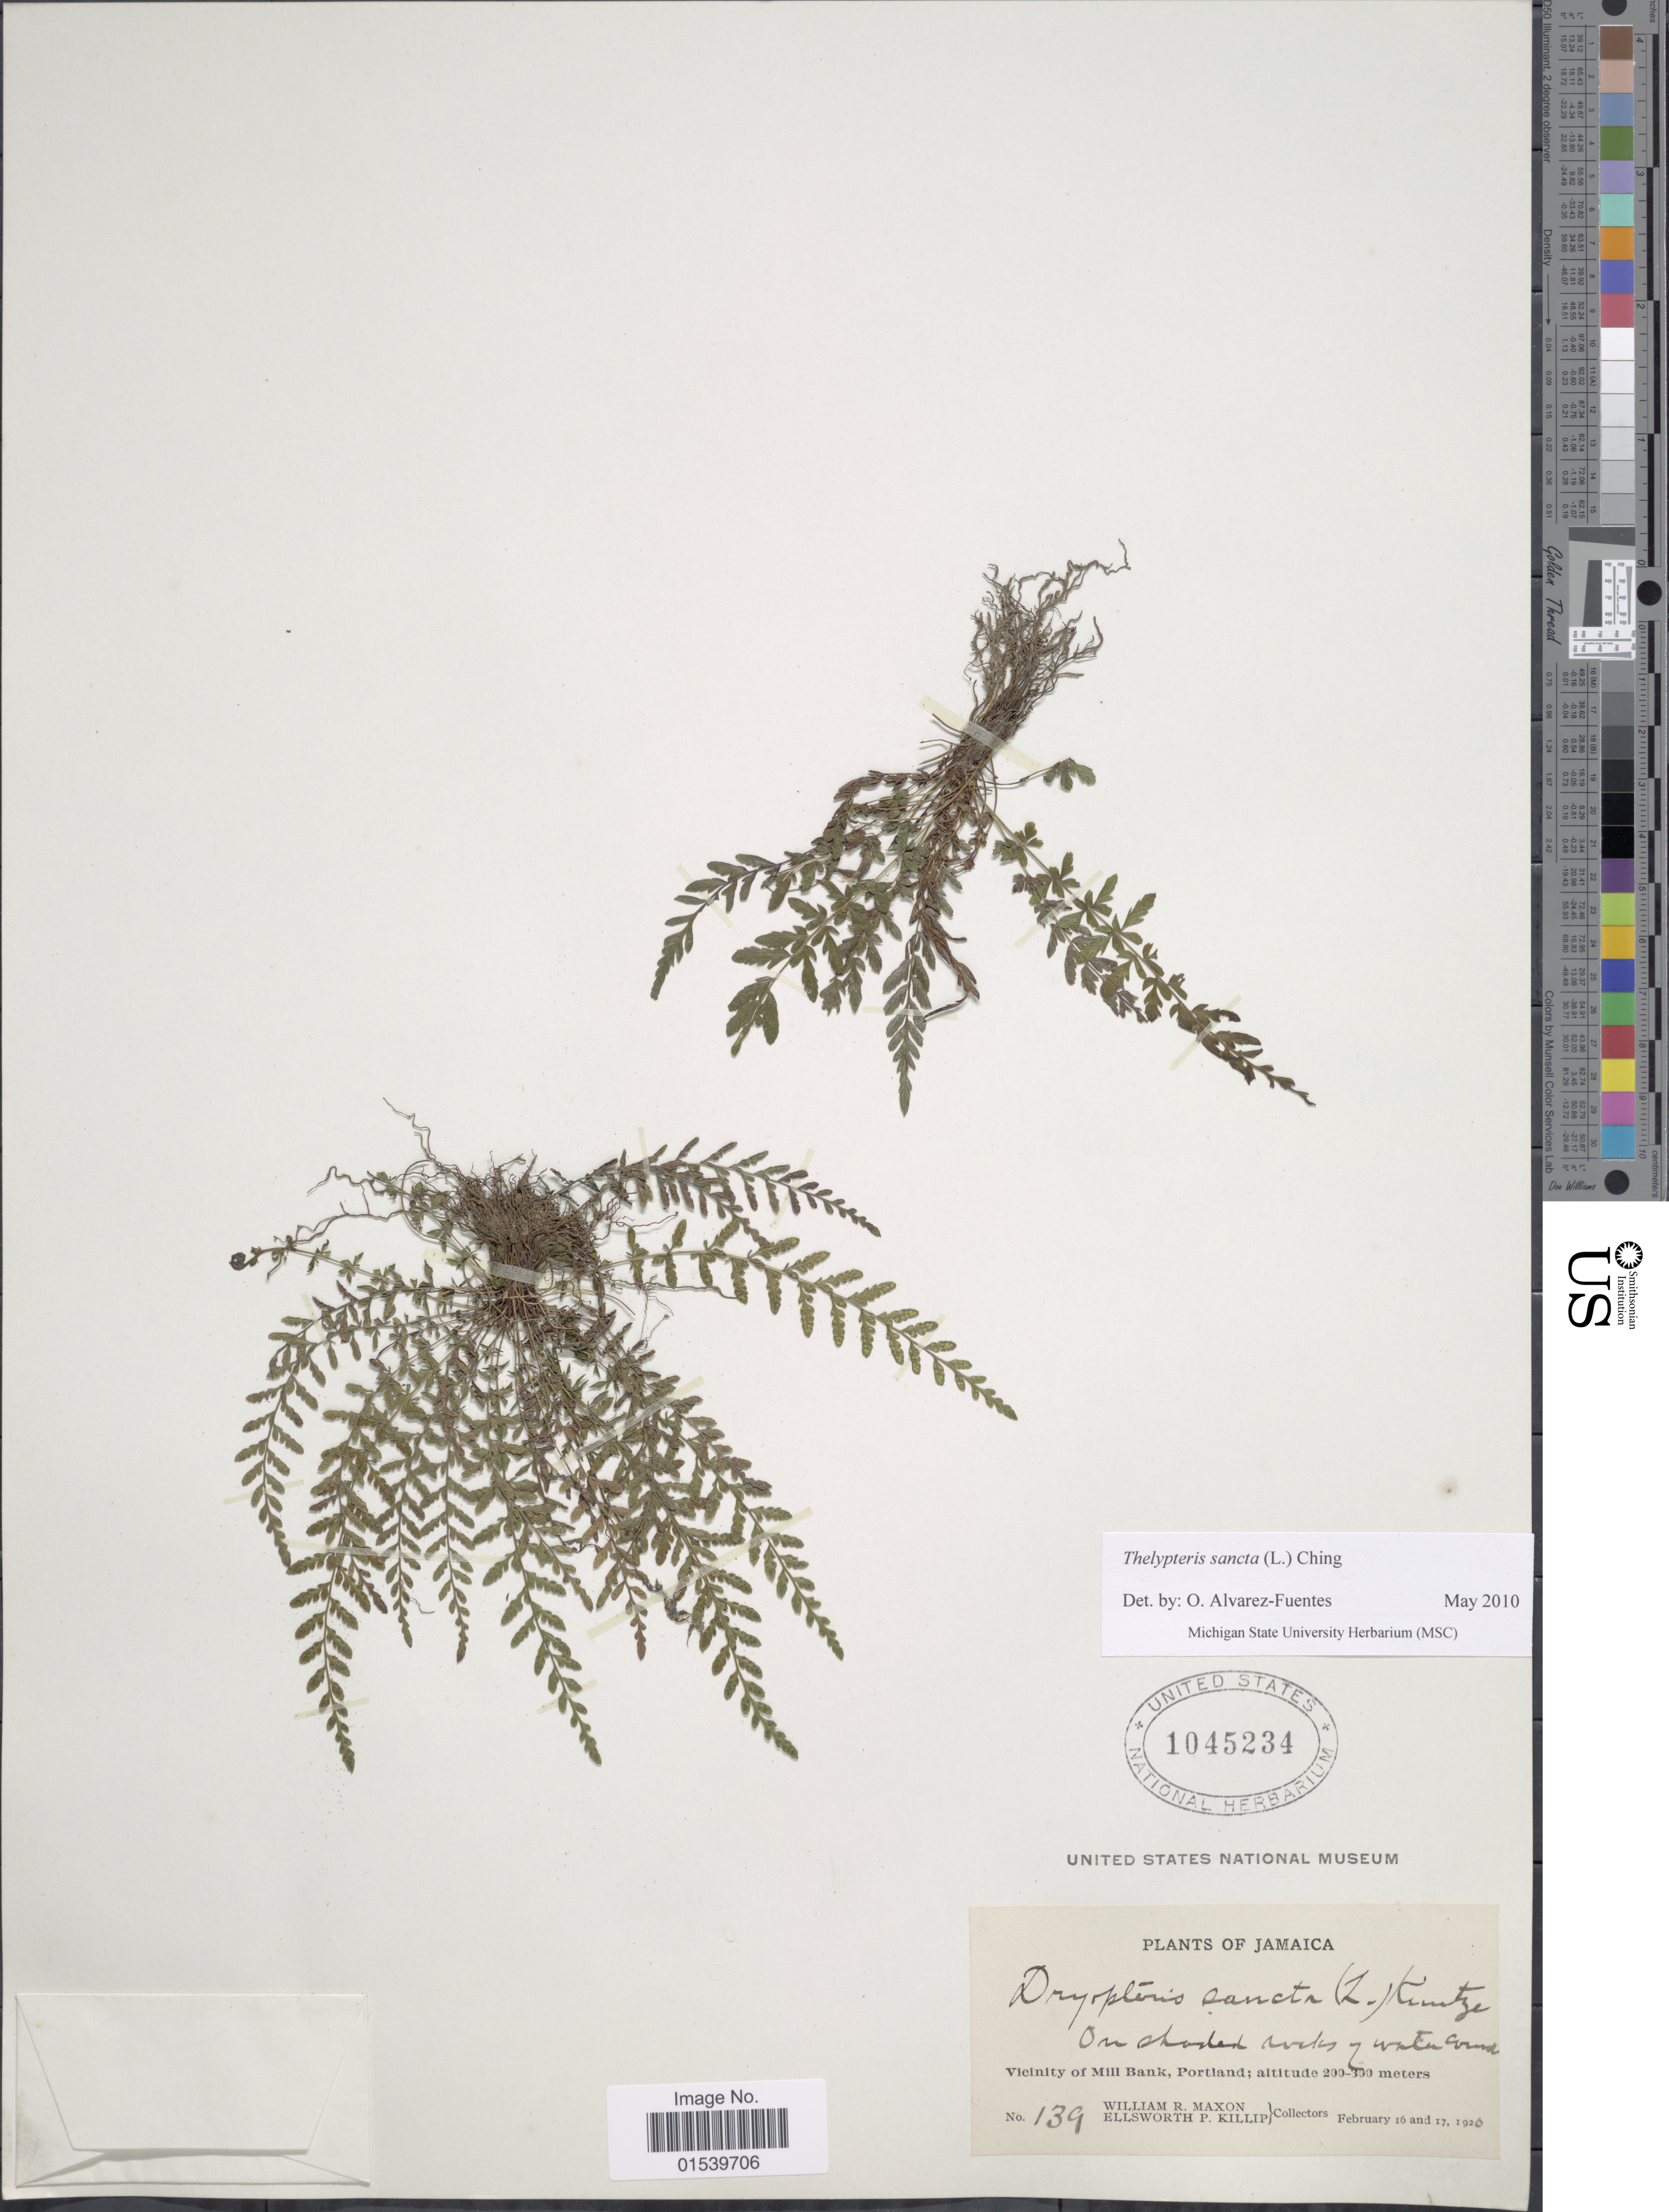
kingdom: Plantae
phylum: Tracheophyta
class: Polypodiopsida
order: Polypodiales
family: Thelypteridaceae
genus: Amauropelta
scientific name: Amauropelta sancta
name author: (L.) Pic. Serm.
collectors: W. R. Maxon & E. P. Killip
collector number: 139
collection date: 1920-02-16/1920-02-17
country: Jamaica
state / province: Portland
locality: On shaded rocks of water course, vicinity of Mill Bank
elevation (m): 200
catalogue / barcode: US 1045234